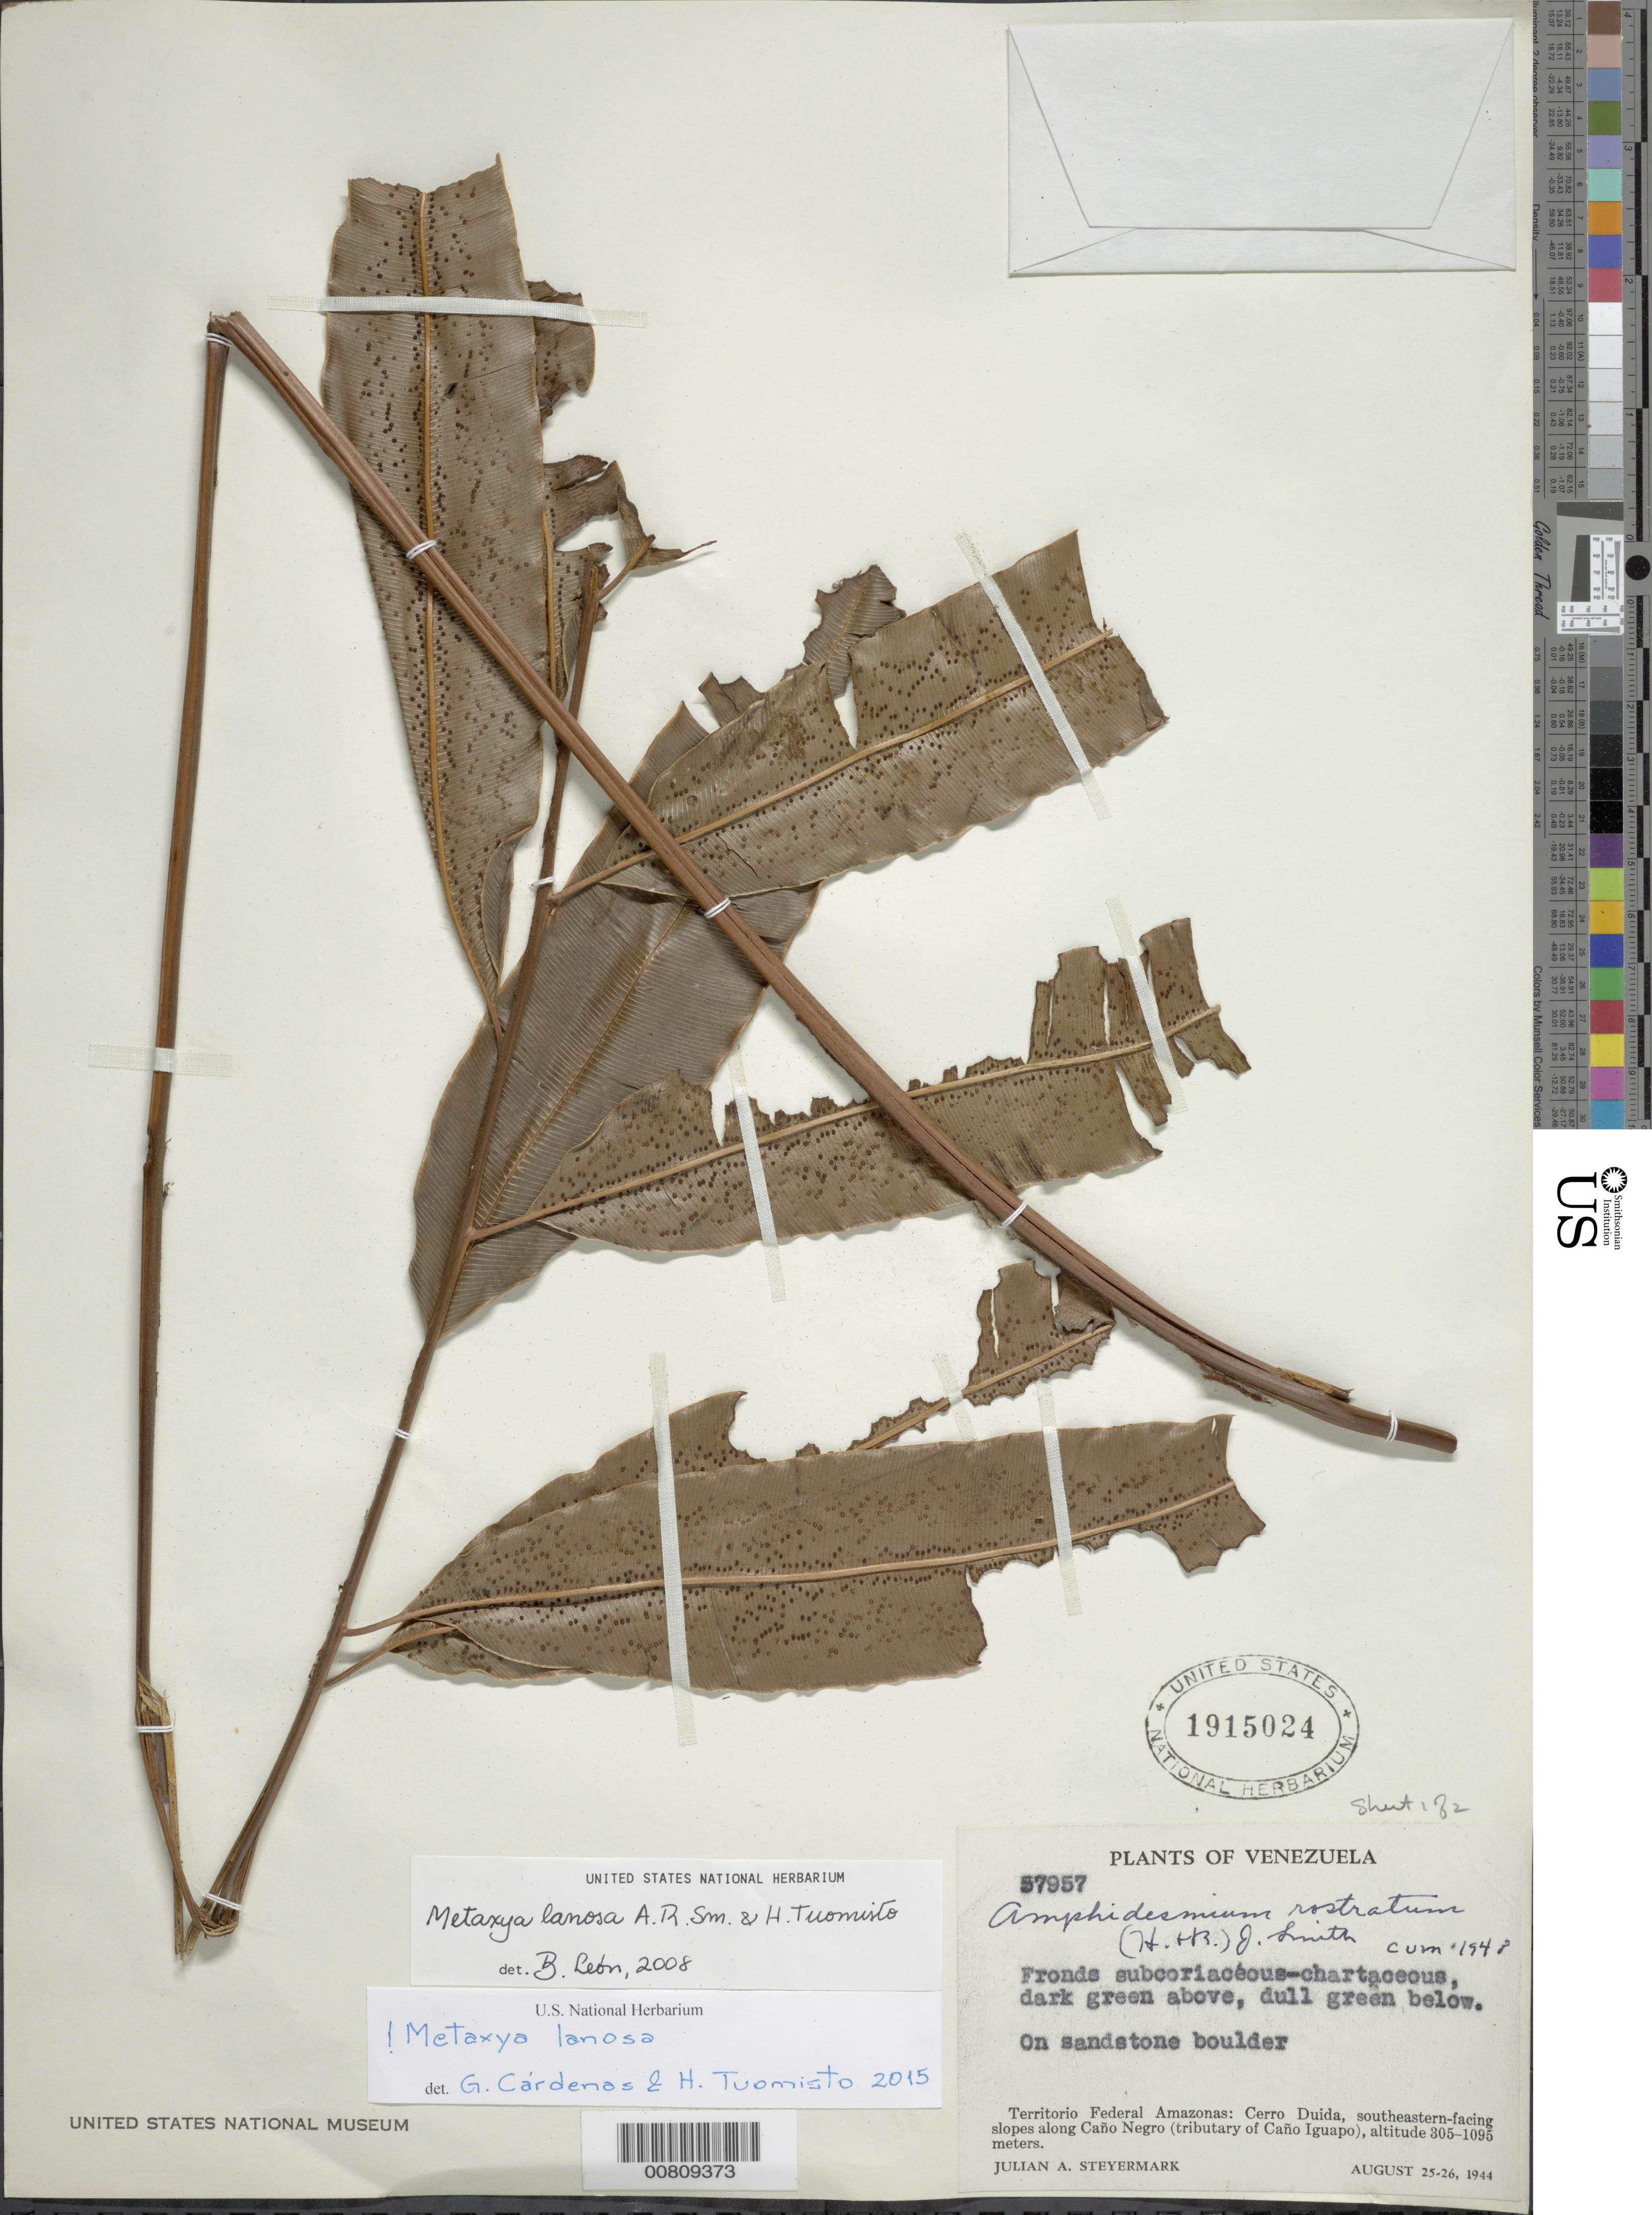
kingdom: Plantae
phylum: Tracheophyta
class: Polypodiopsida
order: Cyatheales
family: Metaxyaceae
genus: Metaxya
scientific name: Metaxya lanosa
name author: A.R. Sm.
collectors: J. Steyermark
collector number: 57957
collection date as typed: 25-Aug-44 to 26-Aug-44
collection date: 1944-08-25/1944-08-26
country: Venezuela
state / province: Amazonas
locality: Cerro Duida, southeastern-facing slopes along Caño Negro (tributary of Caño Iguapo)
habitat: Southeastern-facing slopes; on sandstone boulder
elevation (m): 305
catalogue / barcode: US 1915024